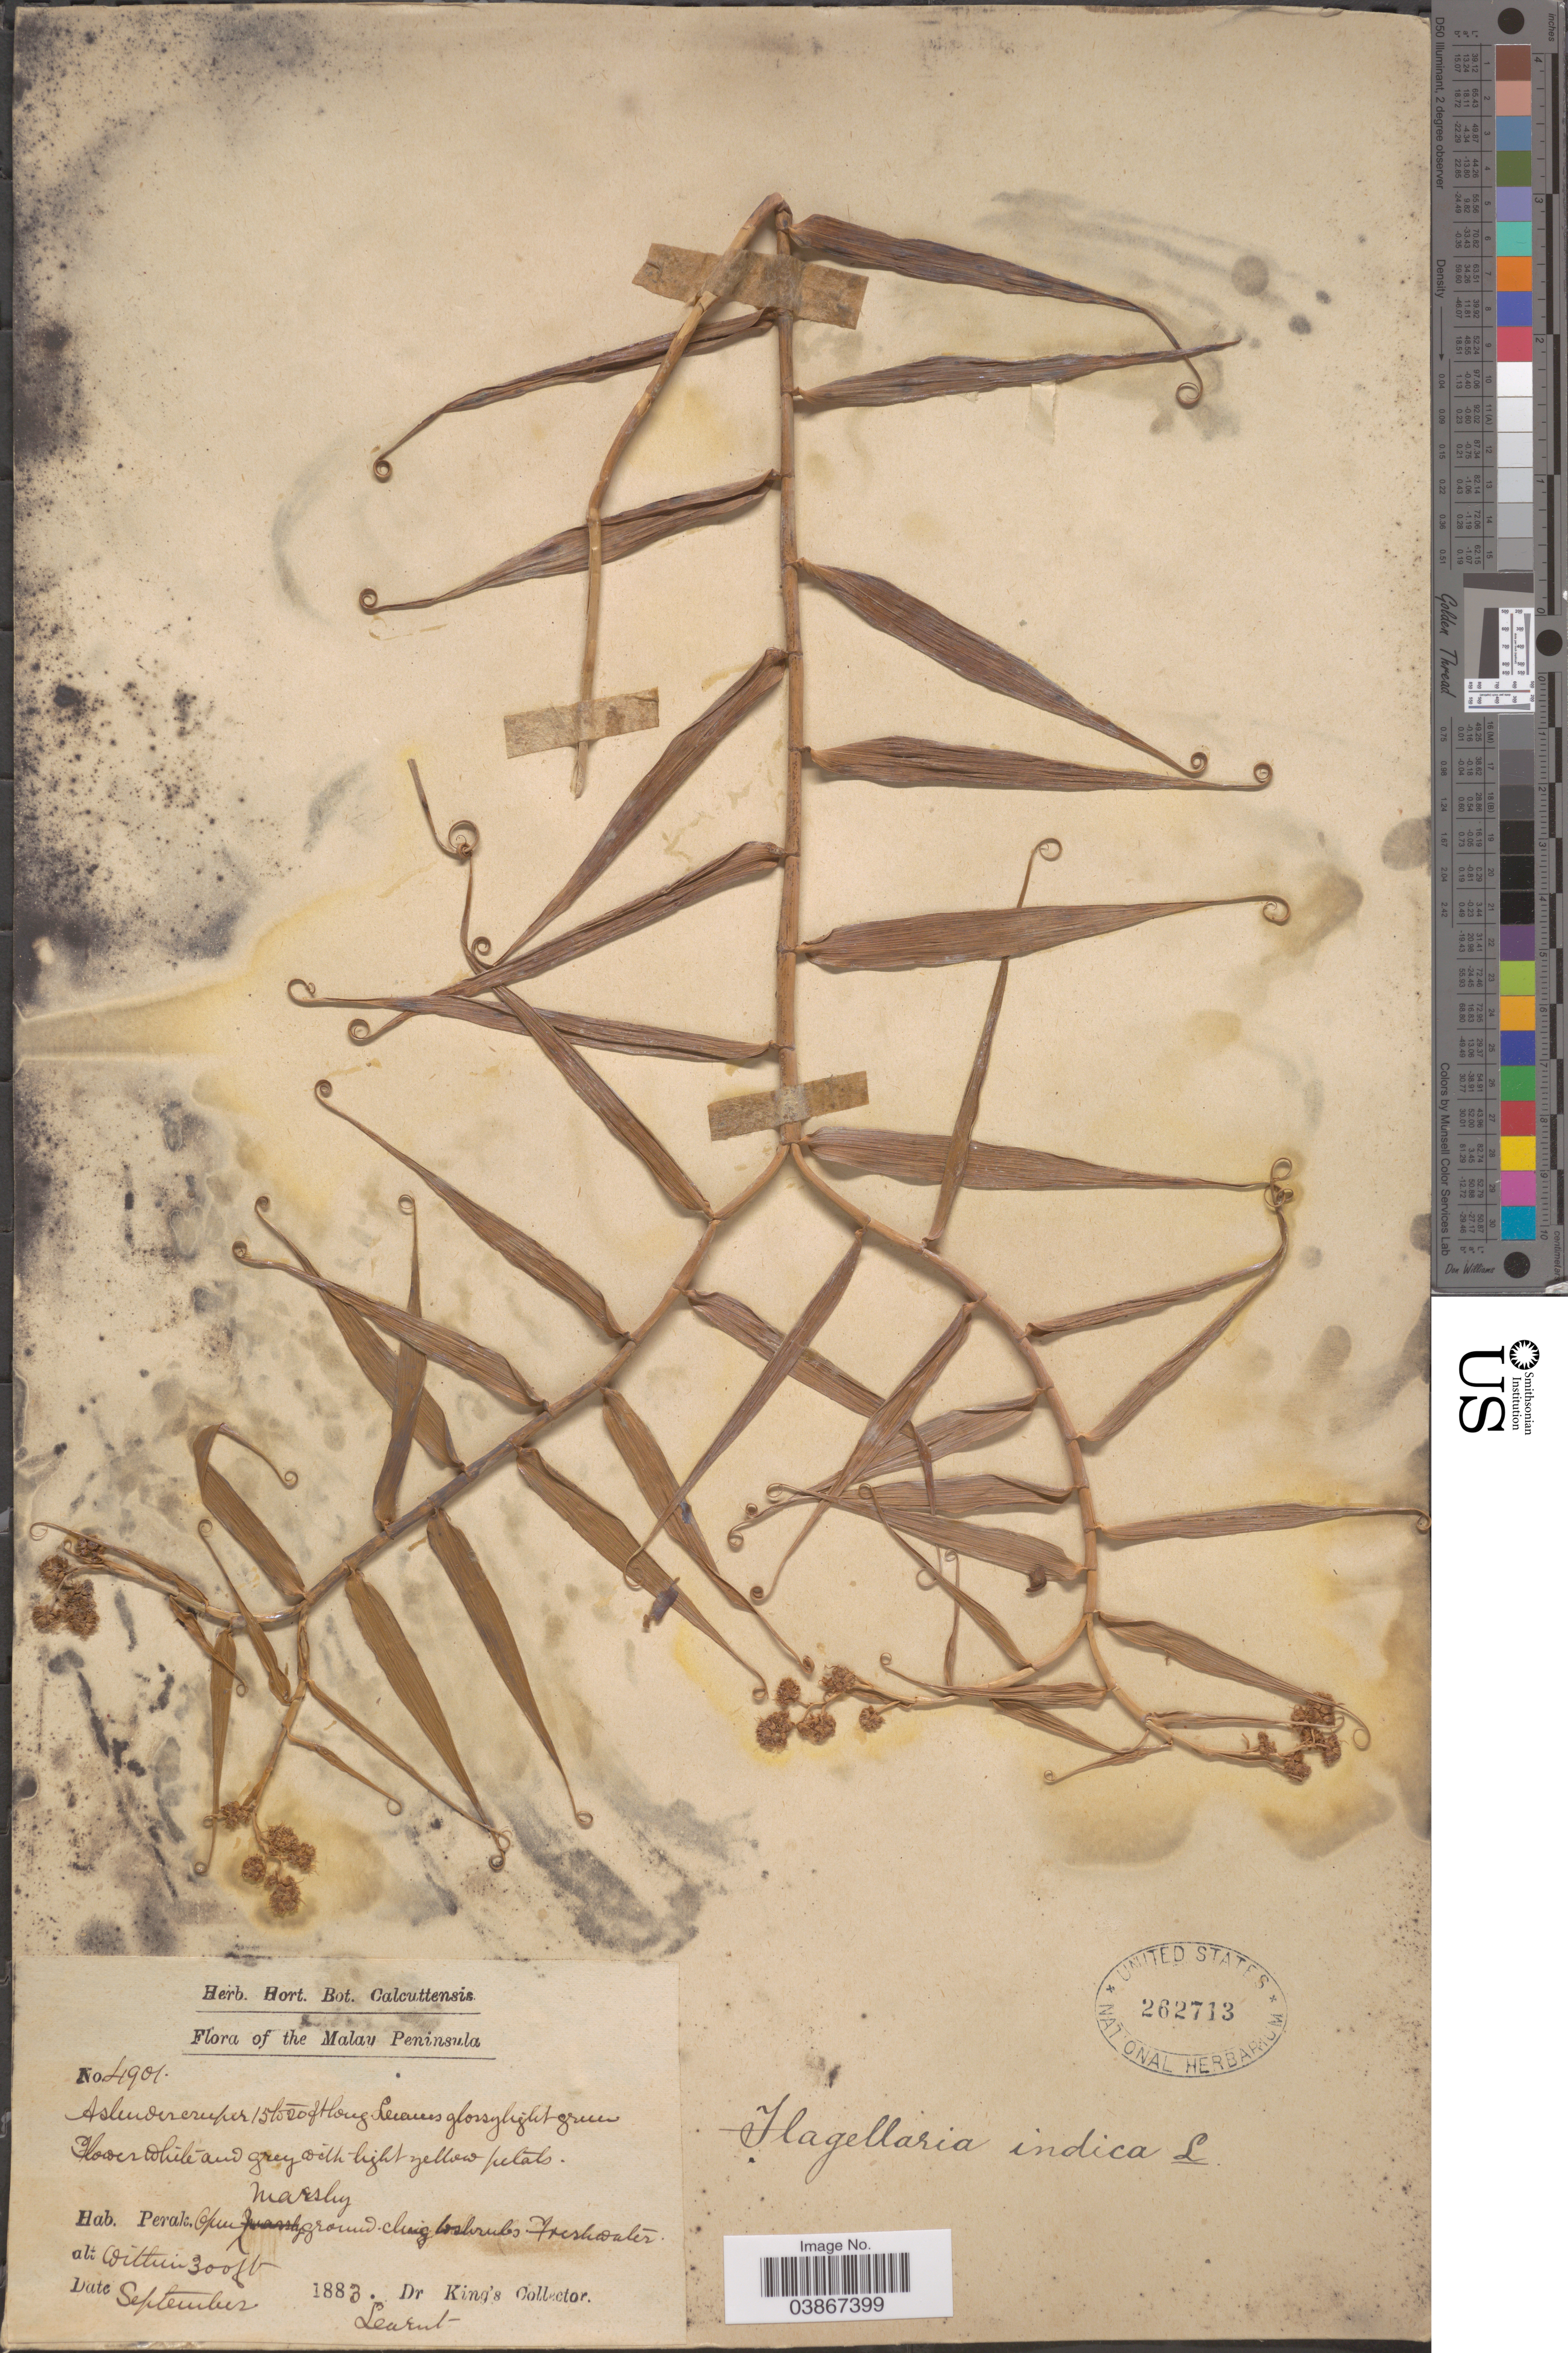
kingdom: Plantae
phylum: Tracheophyta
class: Liliopsida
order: Poales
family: Flagellariaceae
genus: Flagellaria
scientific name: Flagellaria indica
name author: L.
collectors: Dr. King's collector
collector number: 4901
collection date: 1883-09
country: Malaysia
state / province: Perak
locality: Malay Peninsula. Perak.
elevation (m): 91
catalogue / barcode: US 262713